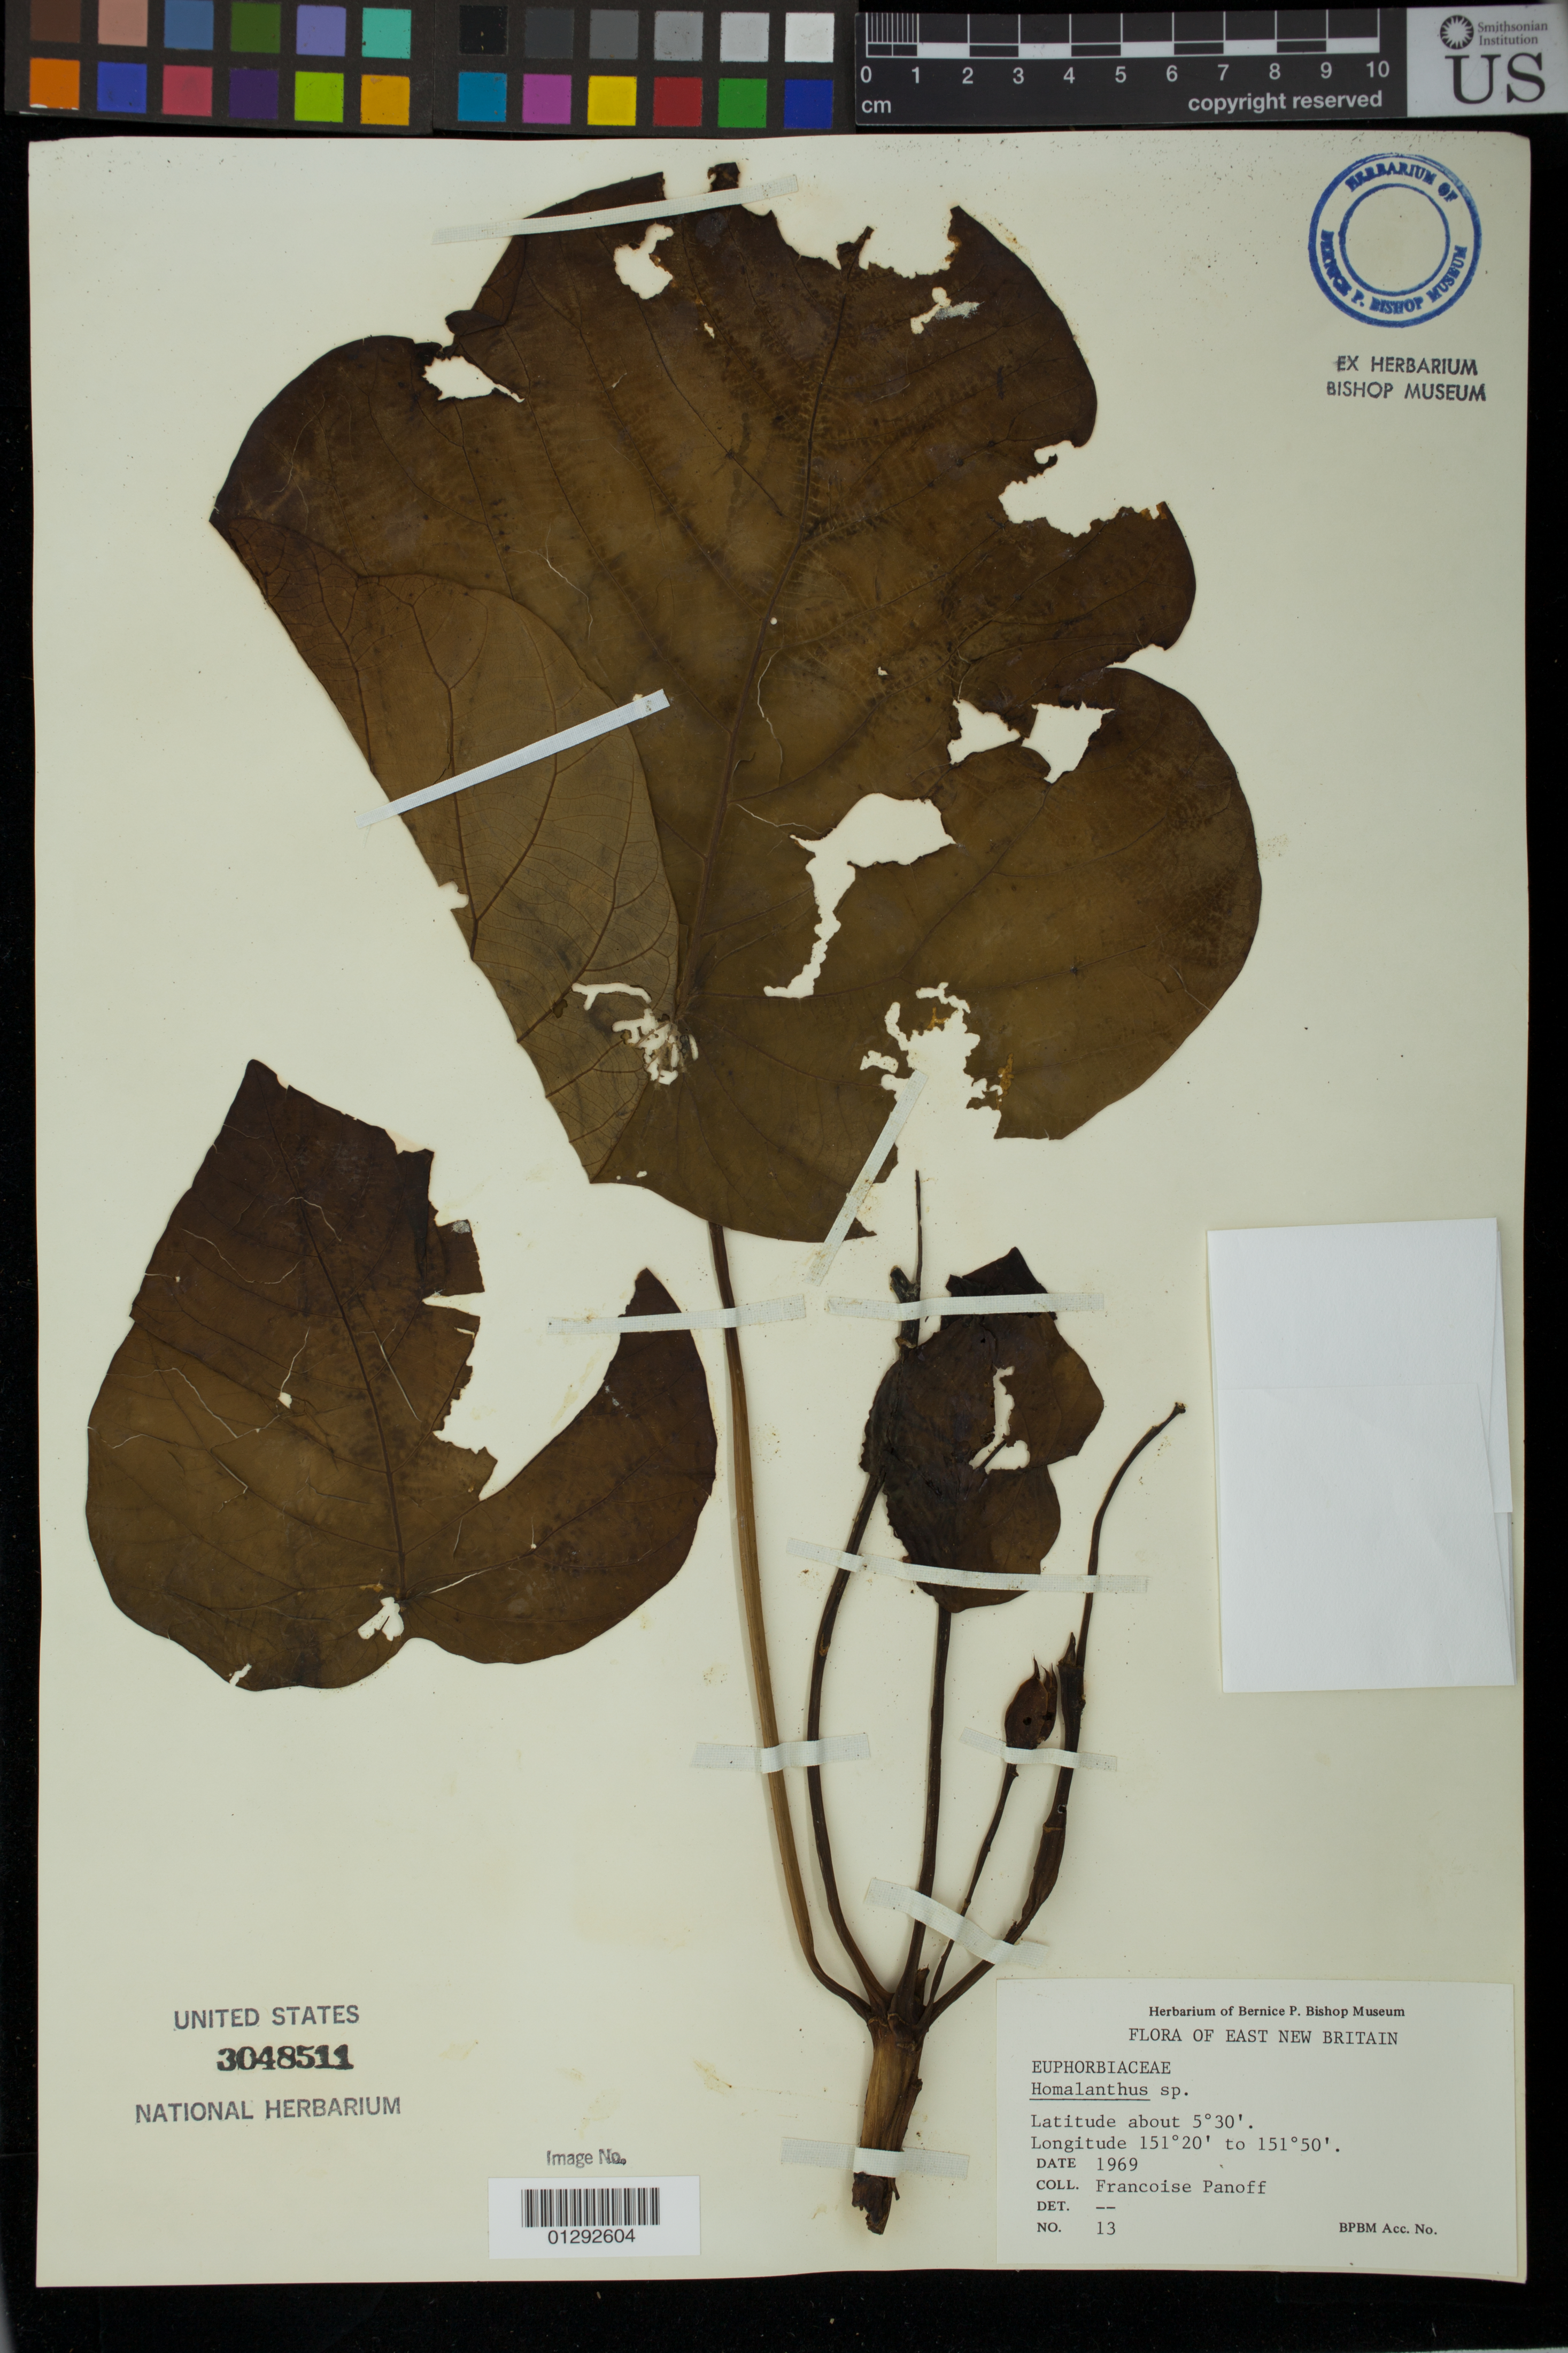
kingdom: Plantae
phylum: Tracheophyta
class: Magnoliopsida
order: Malpighiales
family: Euphorbiaceae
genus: Homalanthus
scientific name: Homalanthus sp.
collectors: F. Panoff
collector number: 13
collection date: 1969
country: Papua New Guinea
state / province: East New Britain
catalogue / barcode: US 3048511